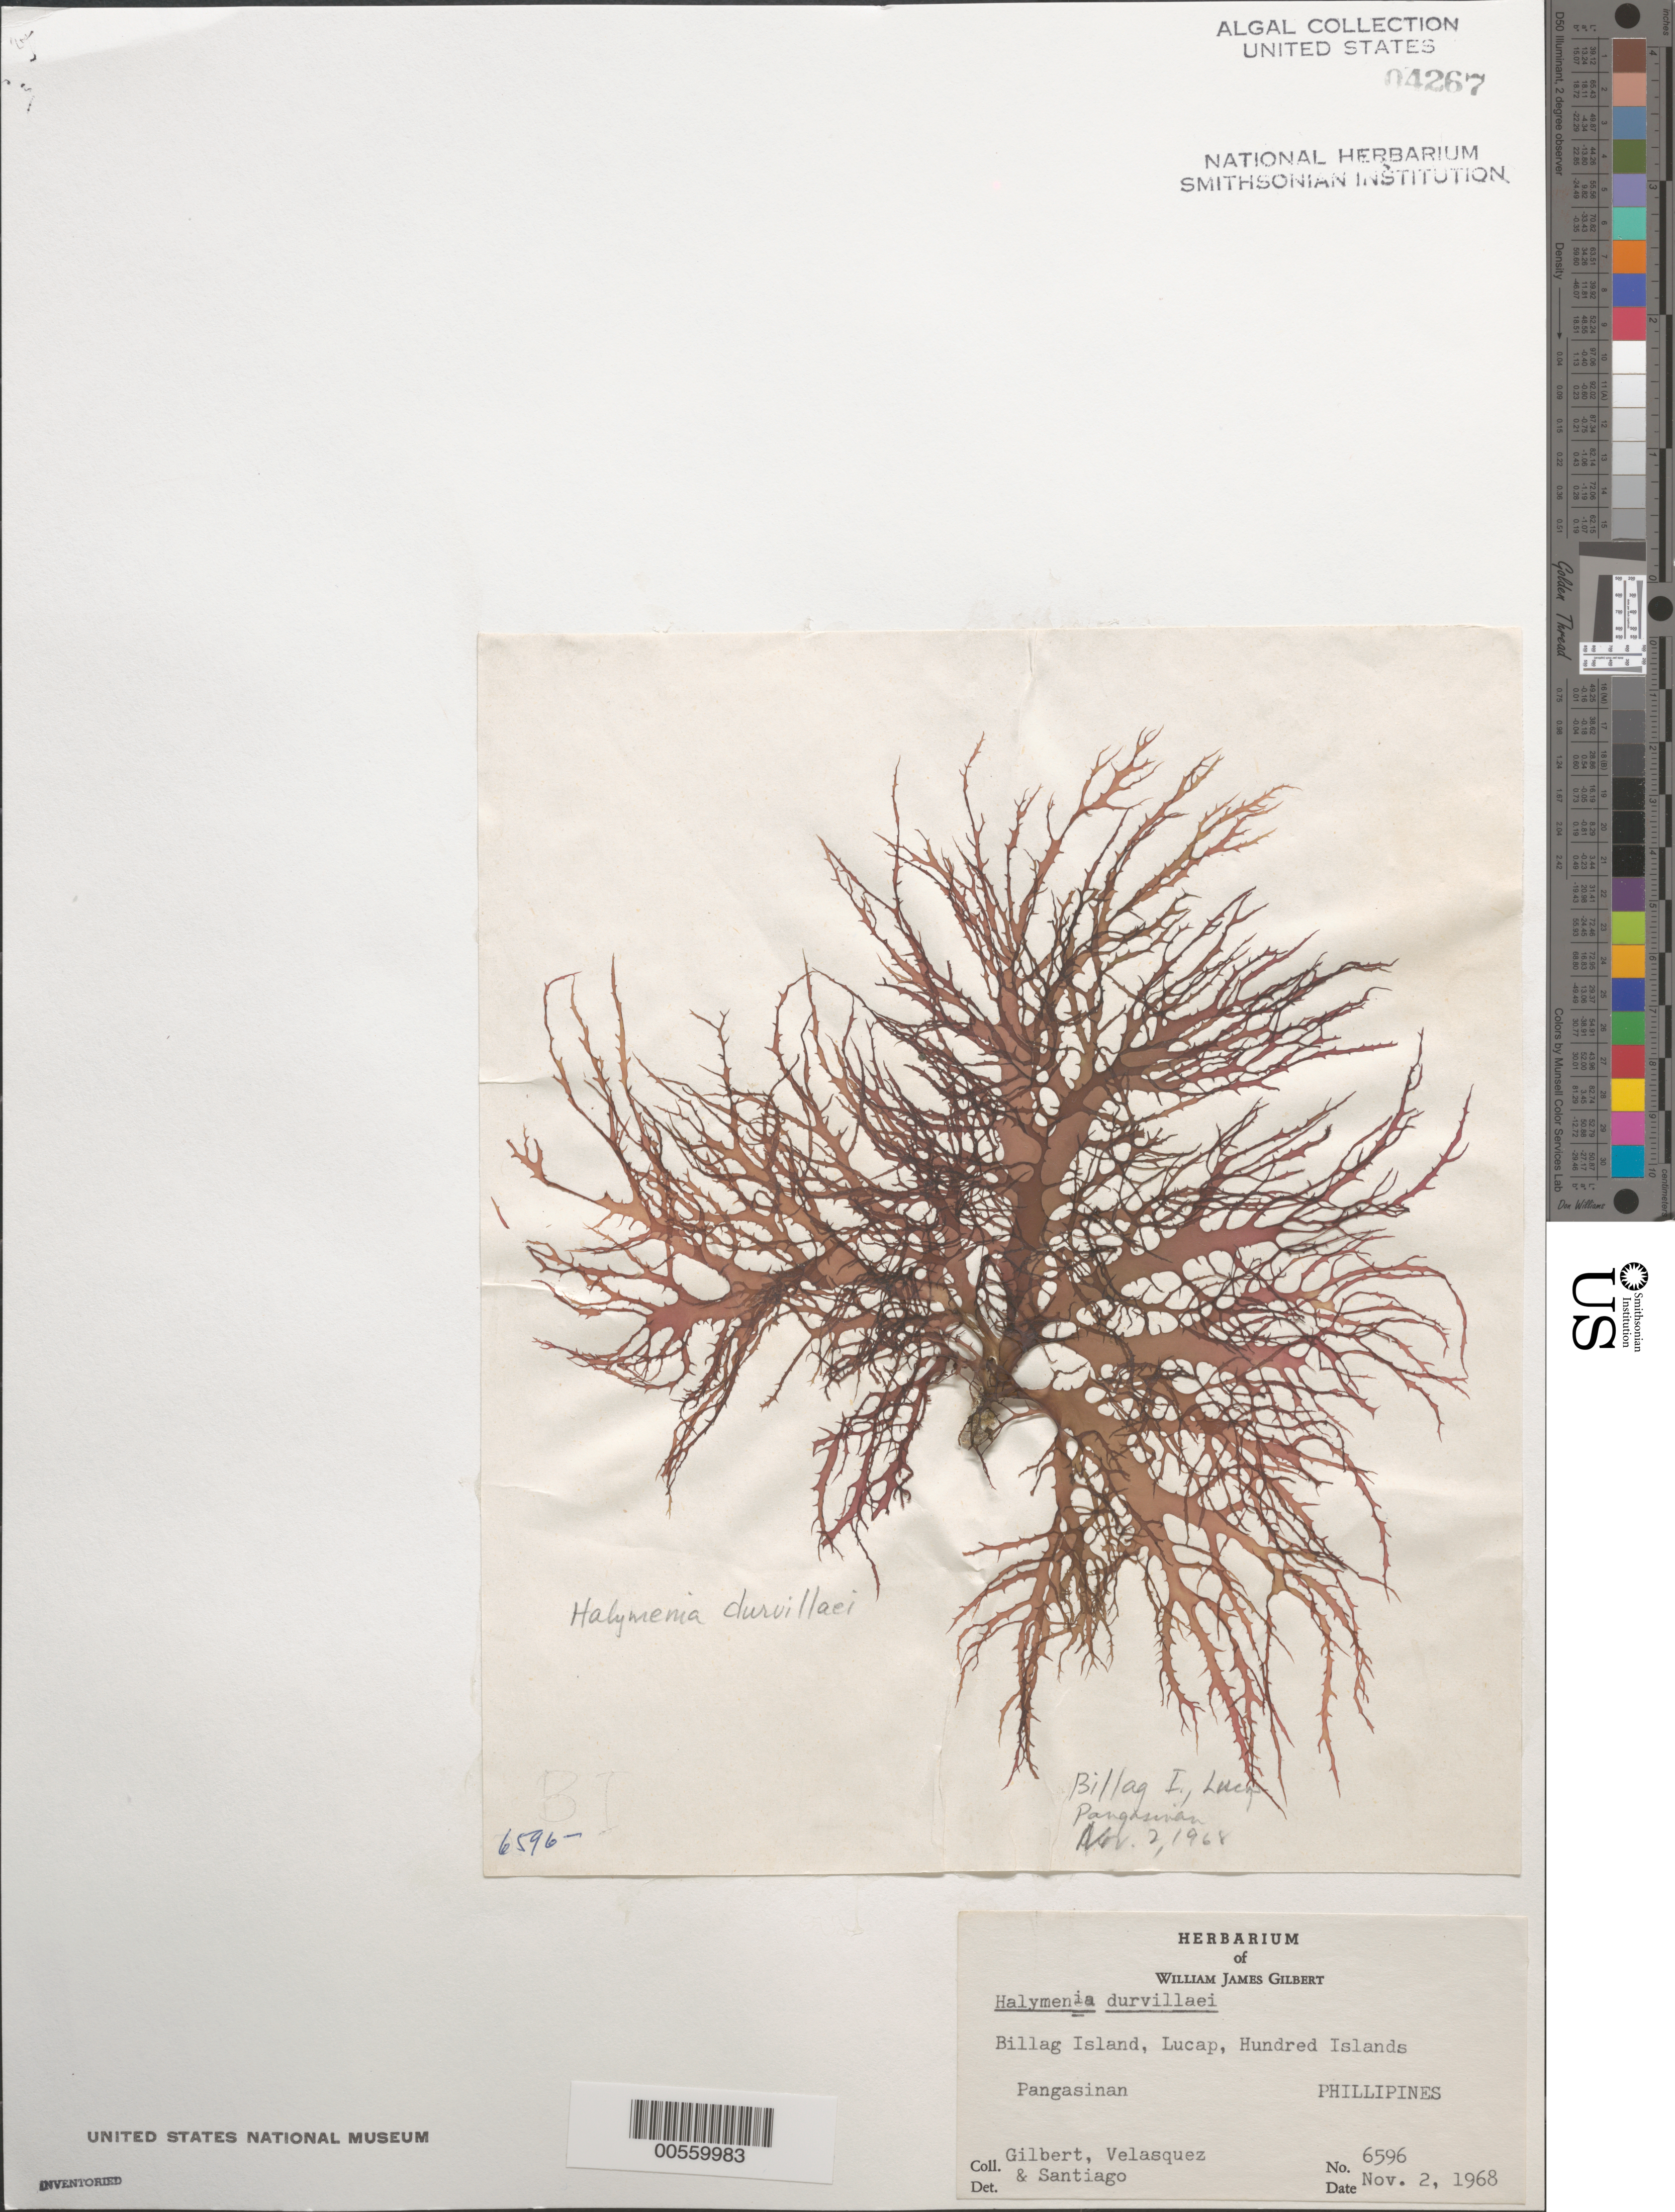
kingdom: Plantae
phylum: Rhodophyta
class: Florideophyceae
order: Halymeniales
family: Halymeniaceae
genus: Halymenia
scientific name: Halymenia durvillaei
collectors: W. J. Gilbert, G. Velasquez & A. Santiago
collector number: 6596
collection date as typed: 02 Nov 1968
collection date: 1968-11-02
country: Philippines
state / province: Ilocos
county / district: Pangasinan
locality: Billag island, lucap, hundred islands, pangasinan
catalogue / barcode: US 4267